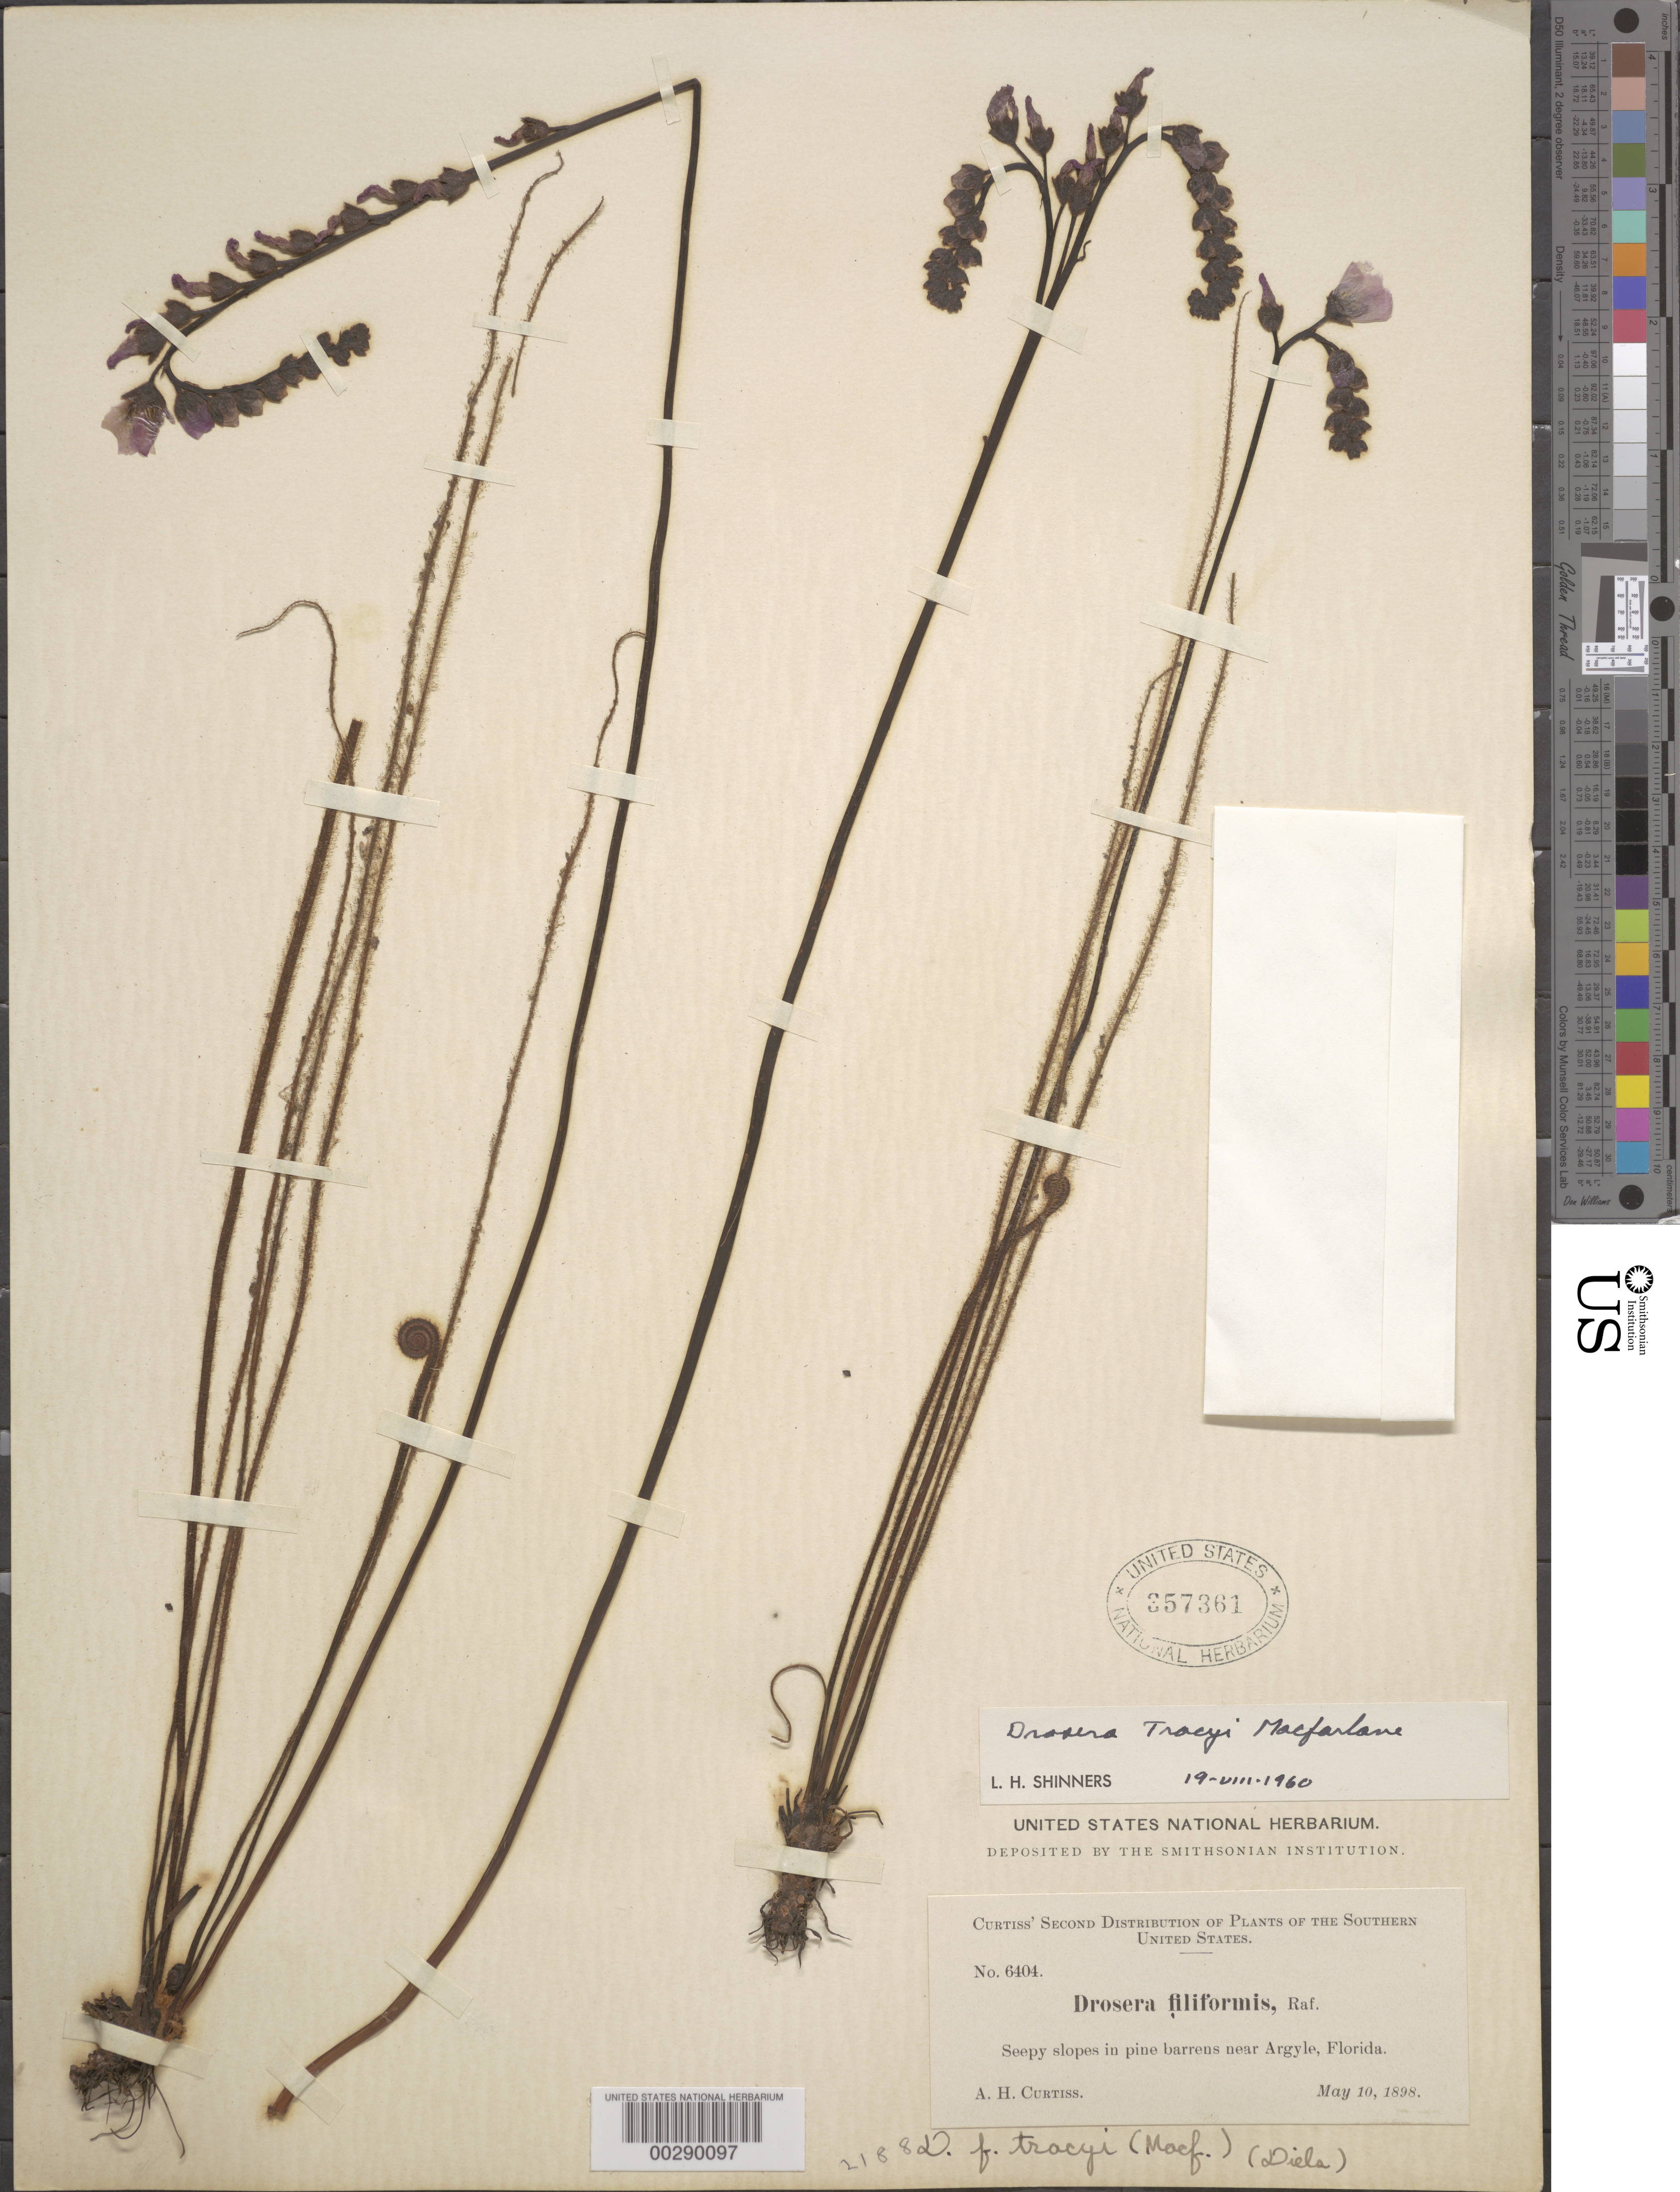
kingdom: Plantae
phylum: Tracheophyta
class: Magnoliopsida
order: Caryophyllales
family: Droseraceae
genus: Drosera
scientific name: Drosera tracyi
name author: Macfarl.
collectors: A. H. Curtiss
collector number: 6404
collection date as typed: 10 May 1898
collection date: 1898-05-10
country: United States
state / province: Florida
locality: Near argyle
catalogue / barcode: US 357361